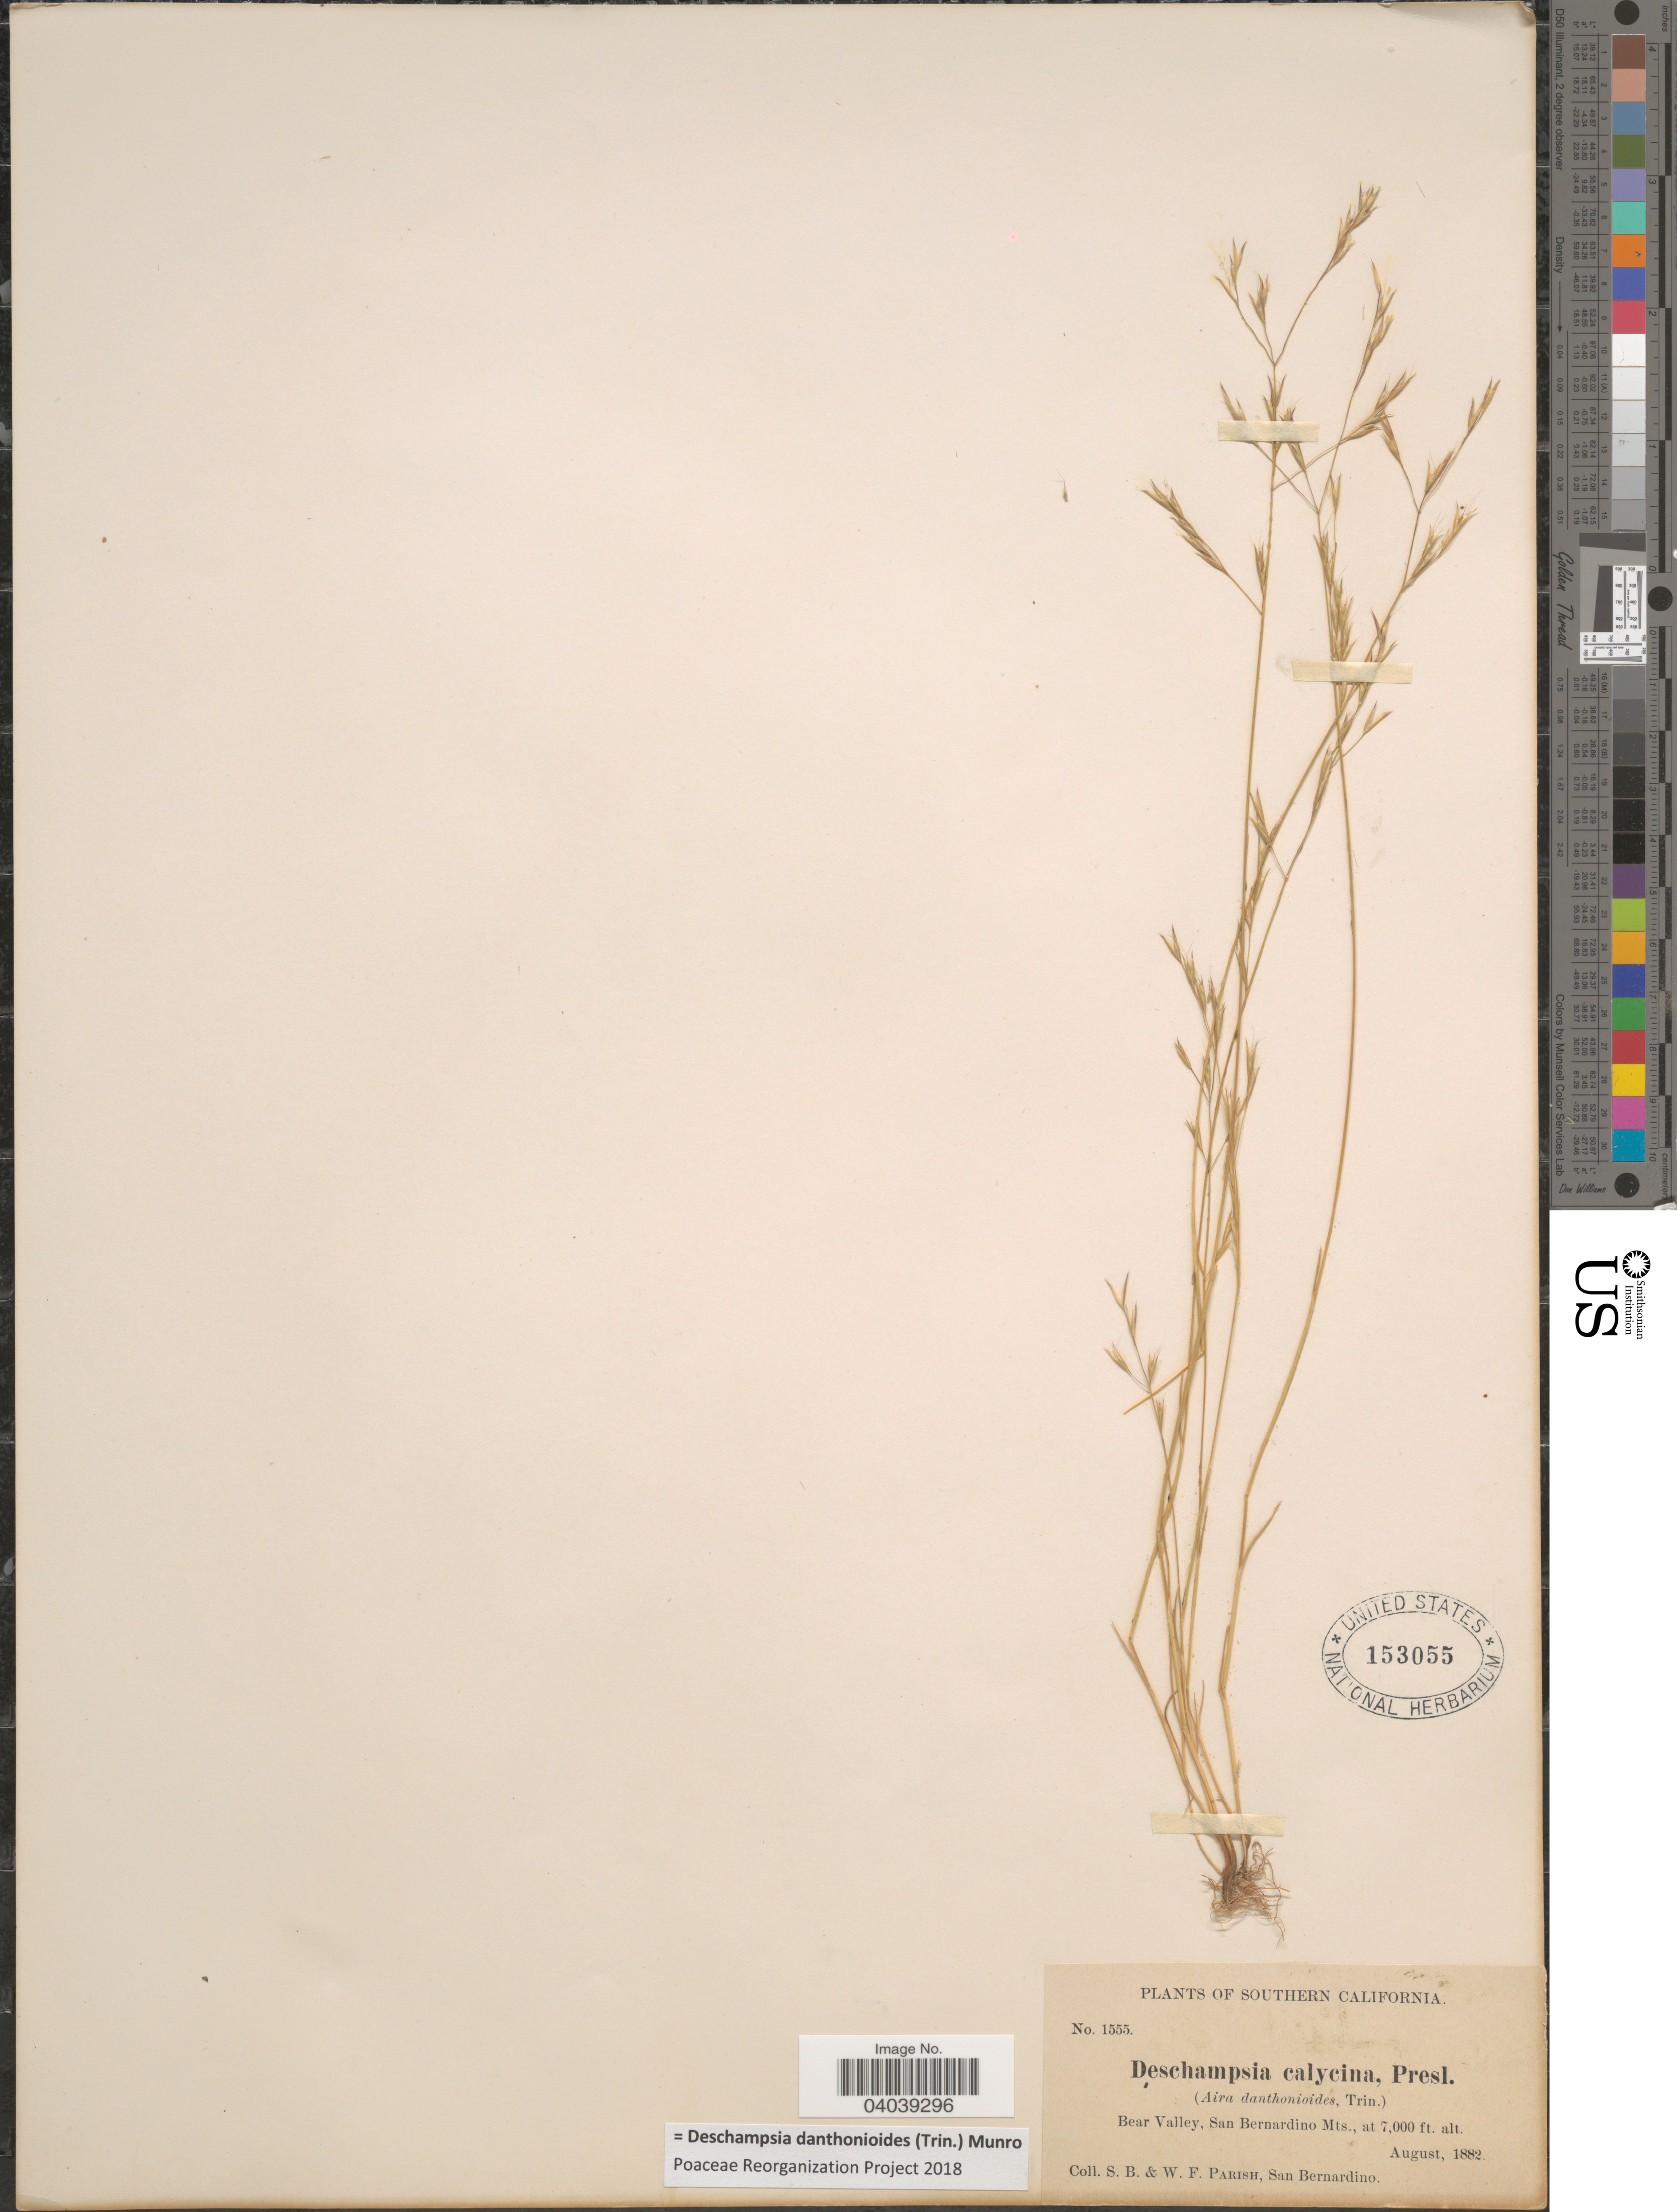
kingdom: Plantae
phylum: Tracheophyta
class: Liliopsida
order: Poales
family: Poaceae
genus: Deschampsia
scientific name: Deschampsia danthonioides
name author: (Trin.) Munro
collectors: S. B. Parish & W. F. Parish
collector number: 1555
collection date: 1882-08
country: United States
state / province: California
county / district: San Bernardino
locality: Southern California. Bear Valley, San Bernardino Mts.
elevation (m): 2134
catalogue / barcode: US 153055